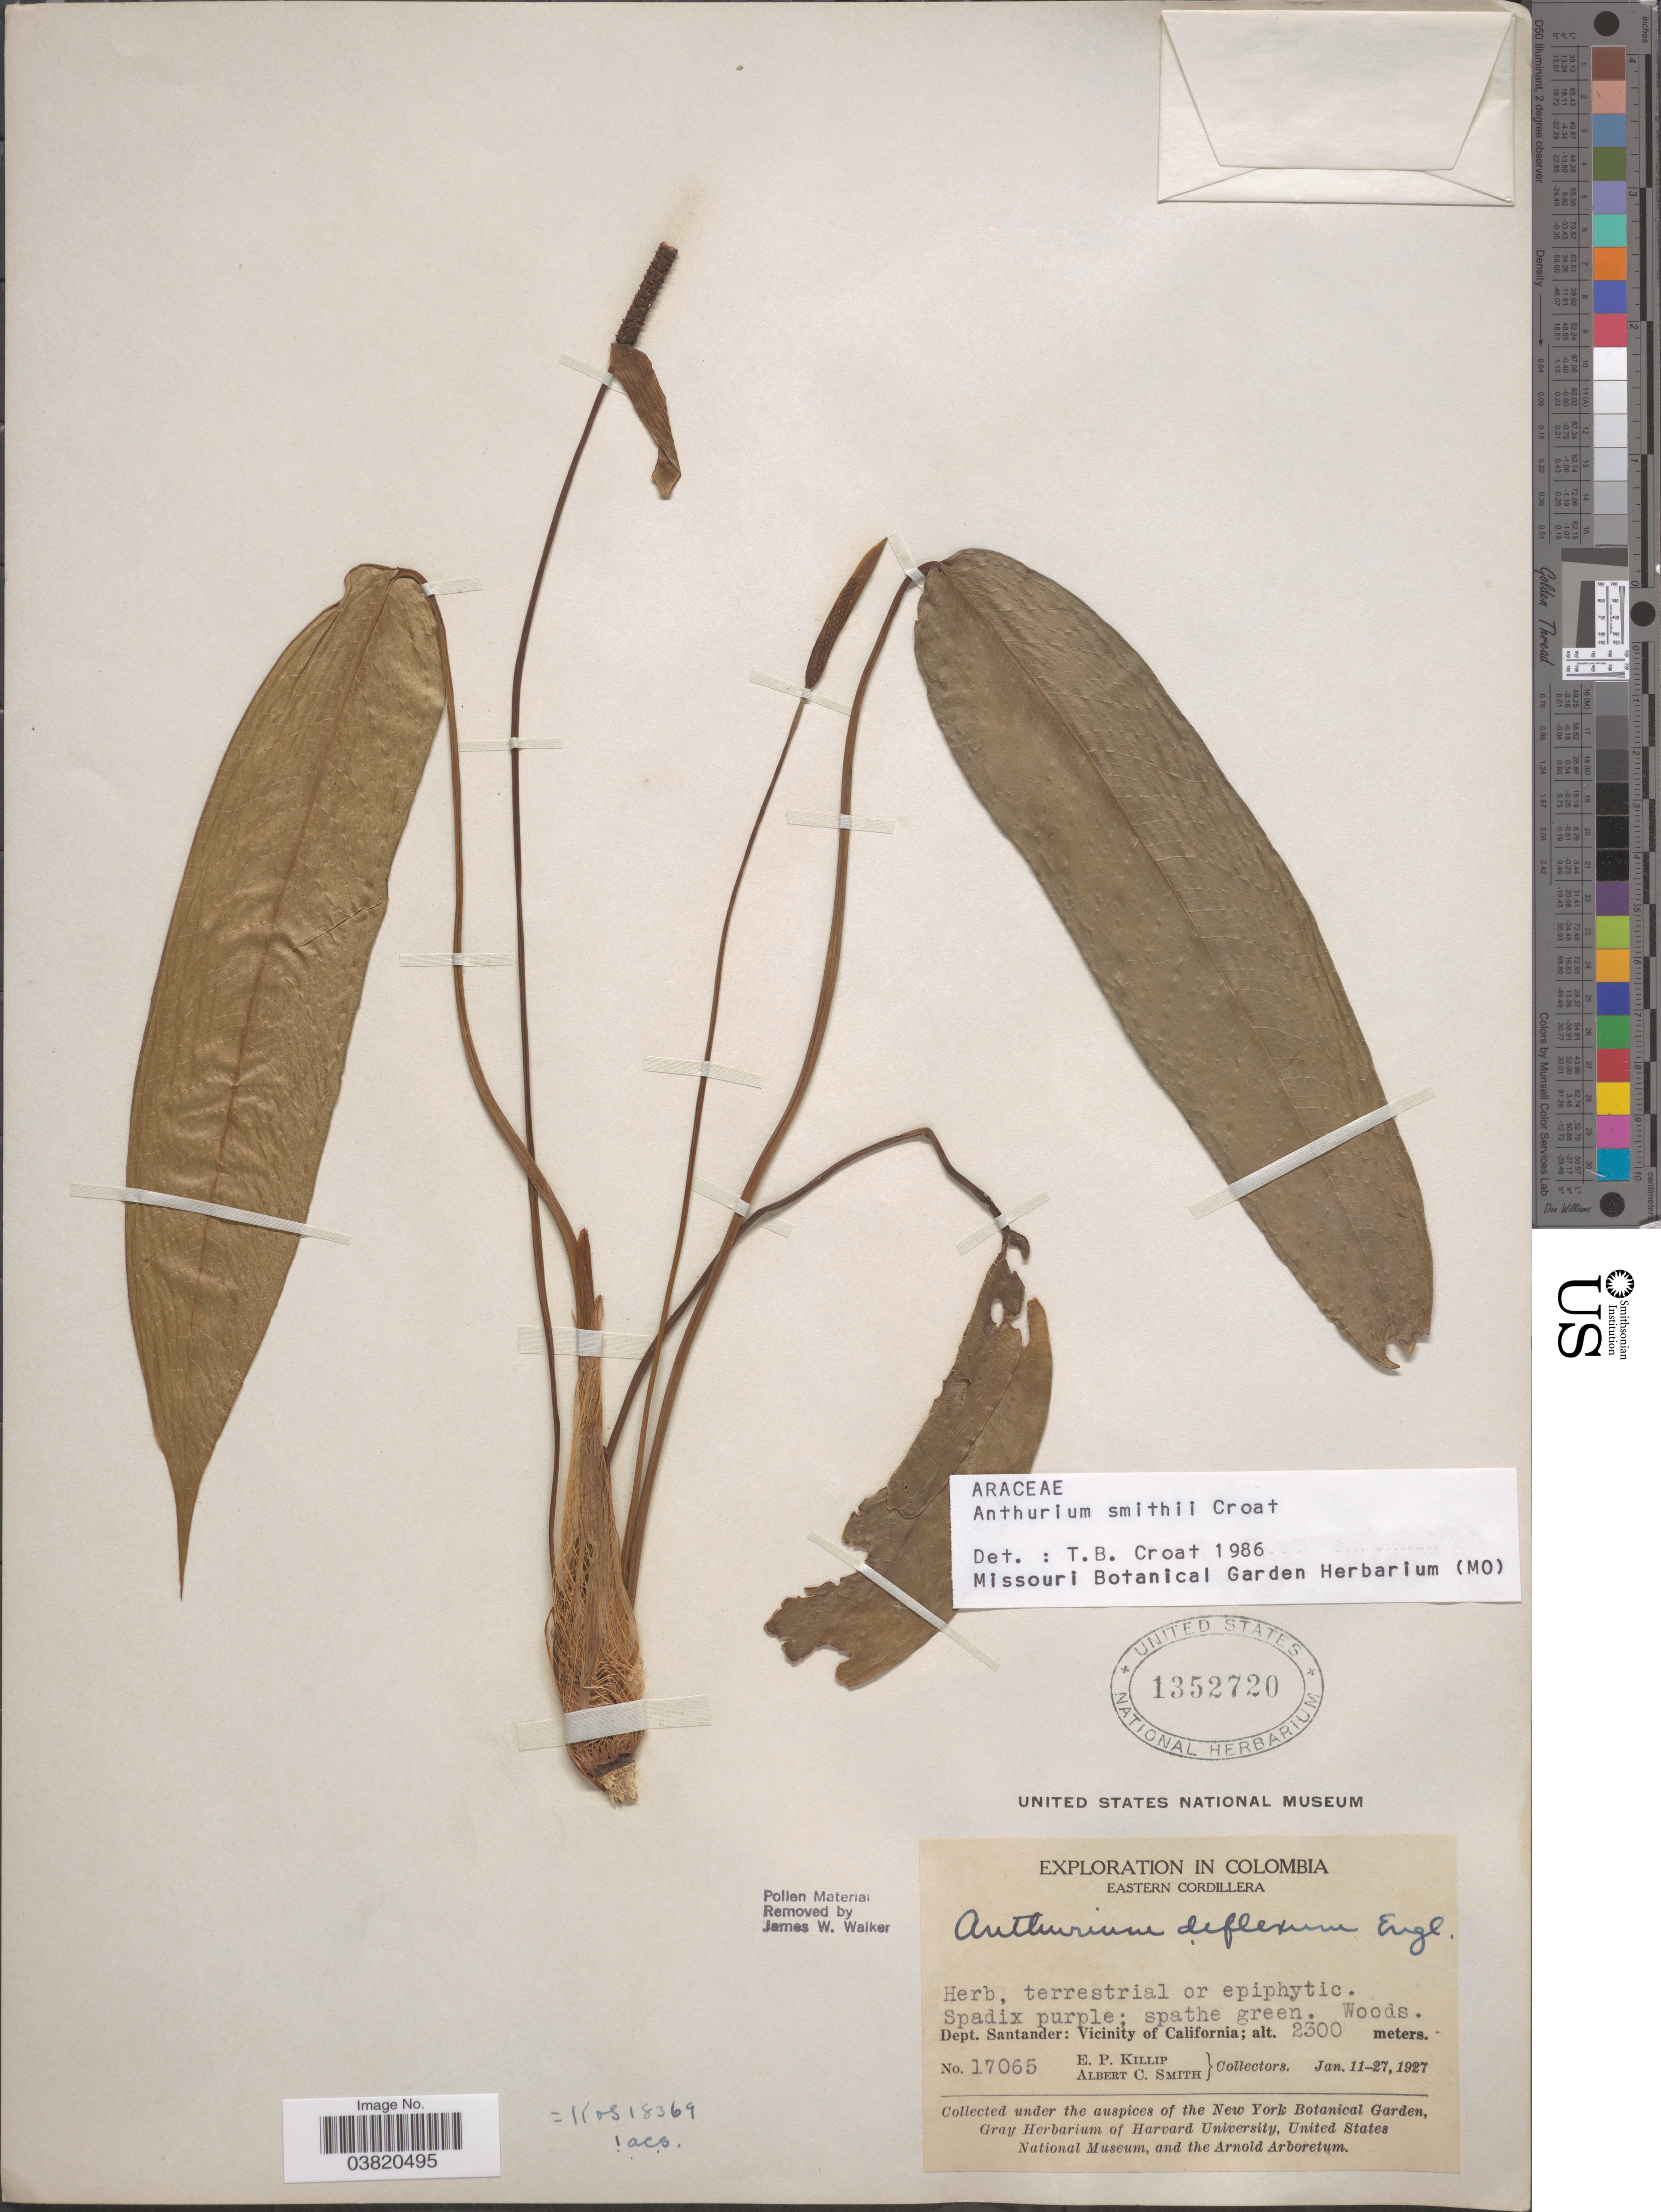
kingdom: Plantae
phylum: Tracheophyta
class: Liliopsida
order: Alismatales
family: Araceae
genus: Anthurium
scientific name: Anthurium smithii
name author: Croat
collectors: E. P. Killip & A. C. Smith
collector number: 17065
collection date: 1927-01-11/1927-01-27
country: Colombia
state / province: Santander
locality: Eastern Cordillera. Dept. Santander: Vicinity of California.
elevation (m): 2300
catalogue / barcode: US 1352720